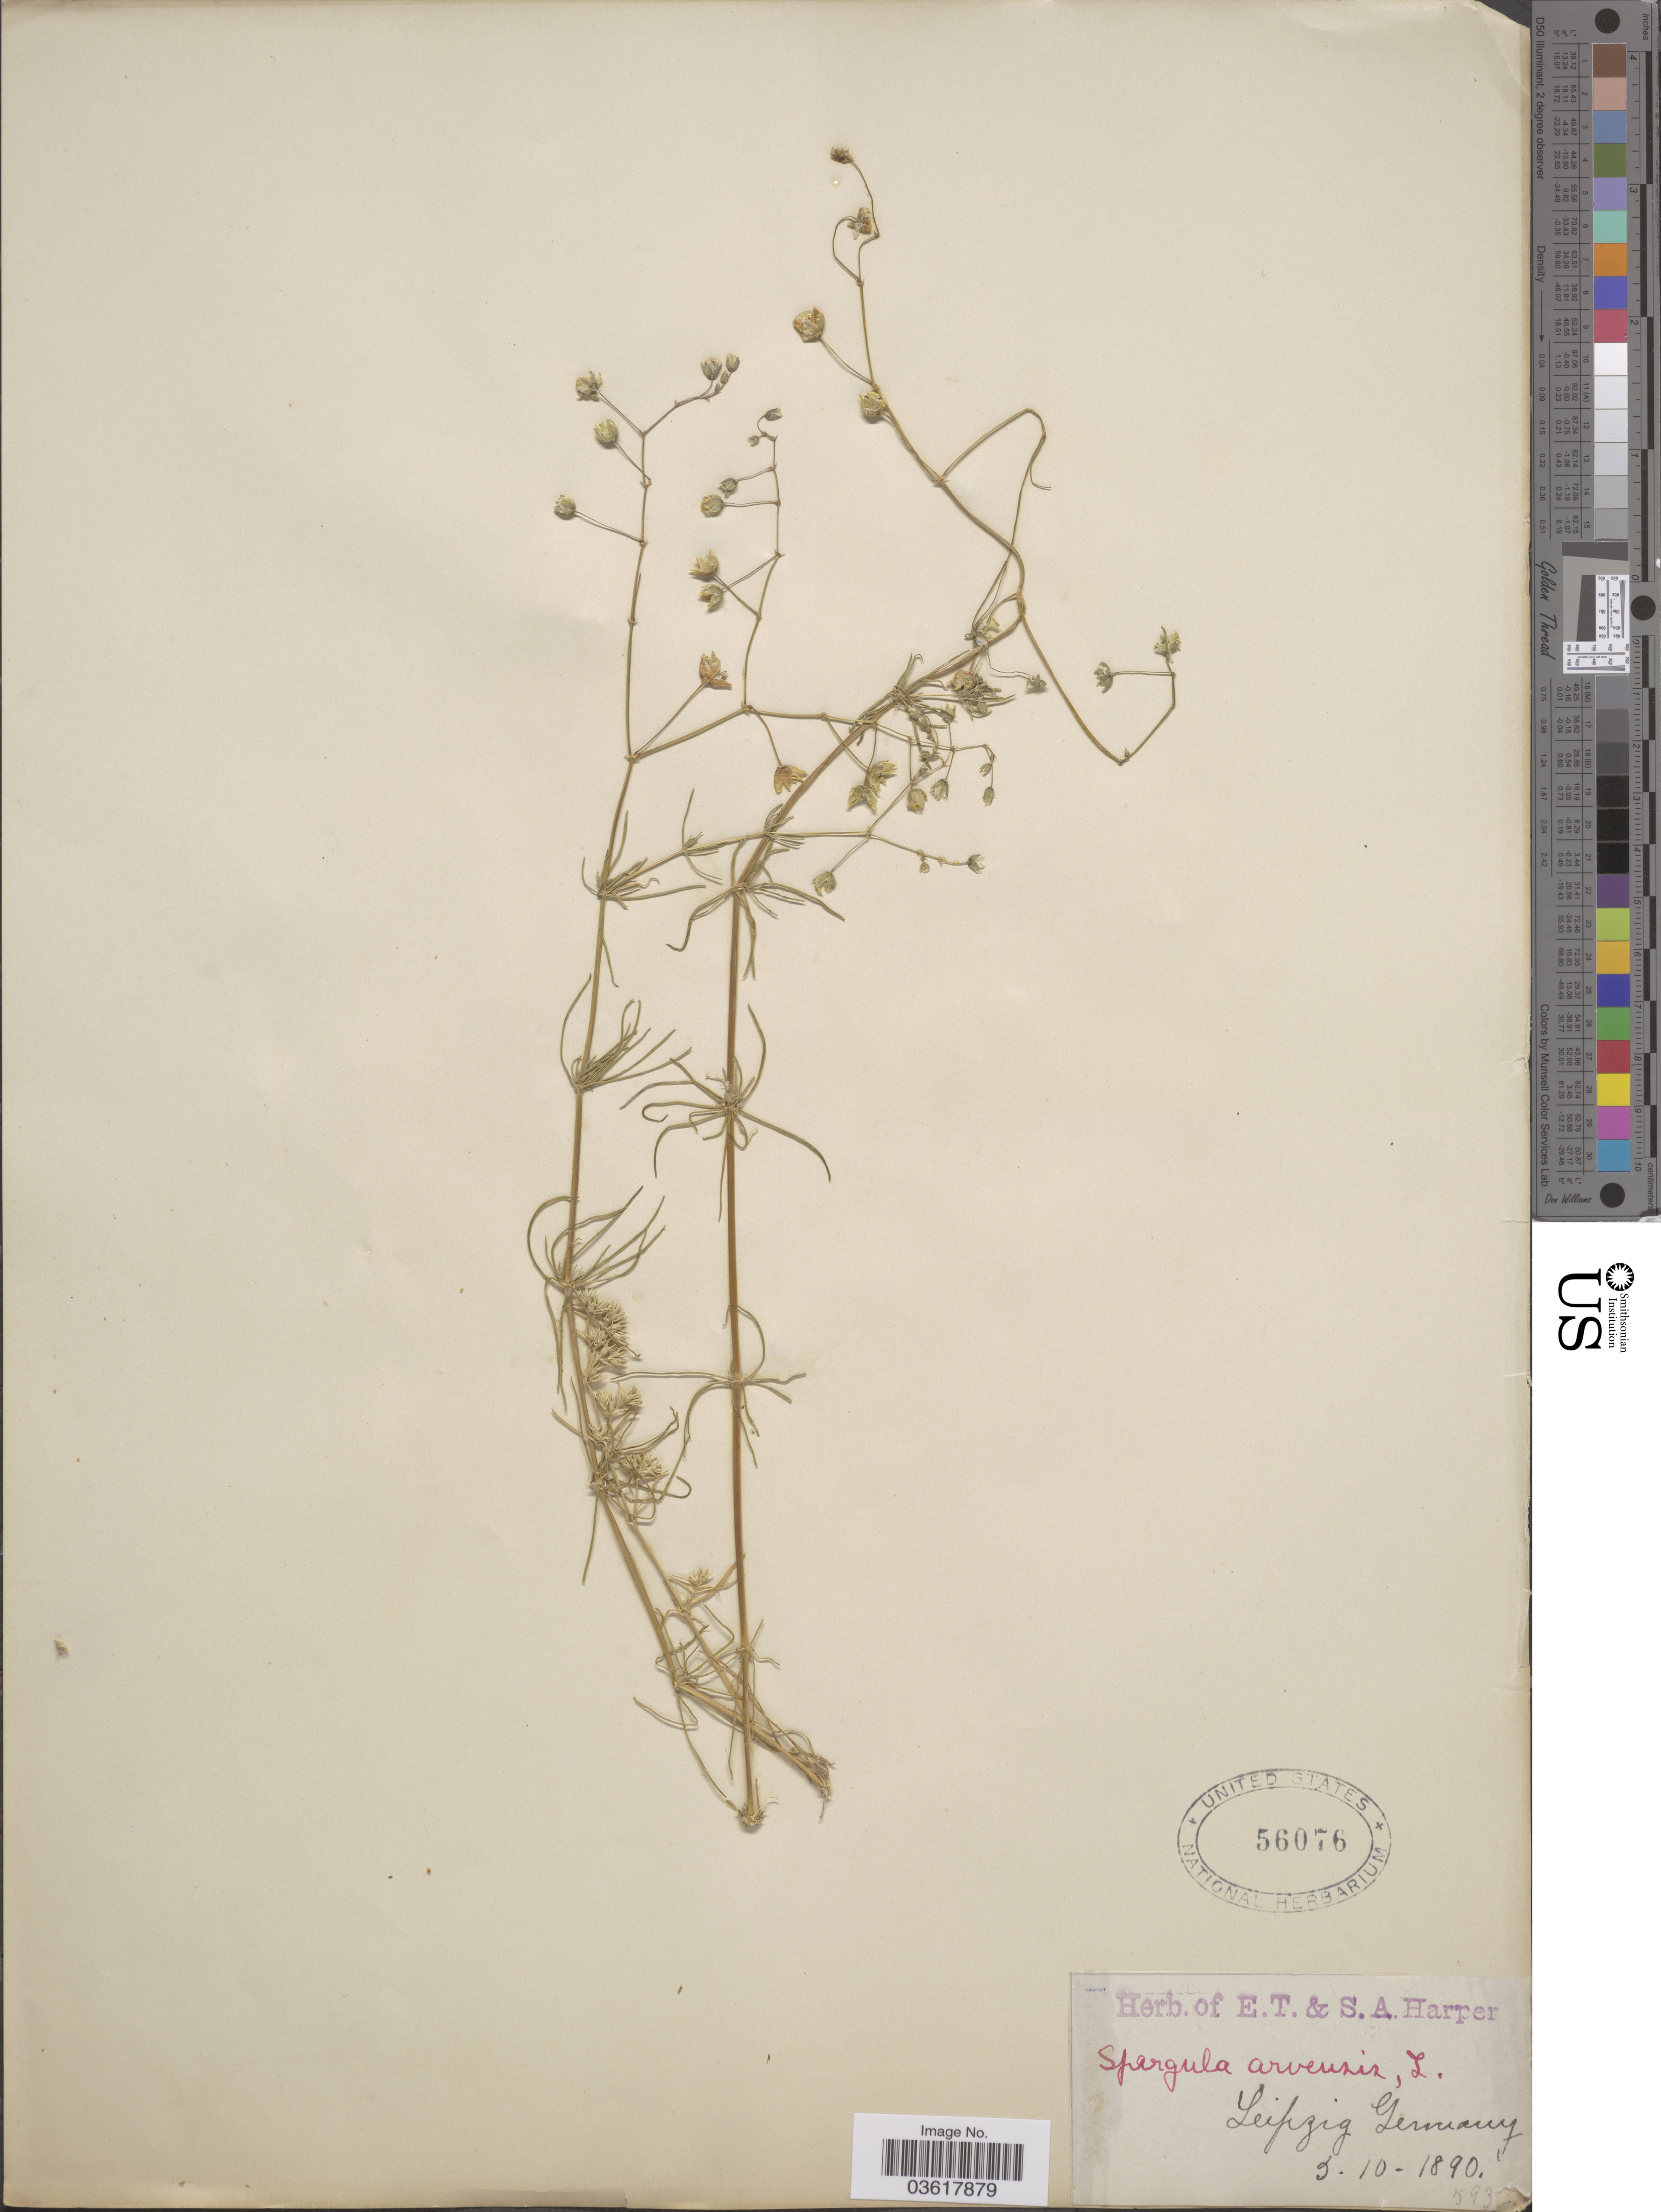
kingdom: Plantae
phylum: Tracheophyta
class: Magnoliopsida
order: Caryophyllales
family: Caryophyllaceae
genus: Spergula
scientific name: Spergula arvensis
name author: L.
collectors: ex herb. E. T. & S. A. Harper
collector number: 593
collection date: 1890-10-05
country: Germany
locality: Leipzig.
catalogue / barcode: US 56076